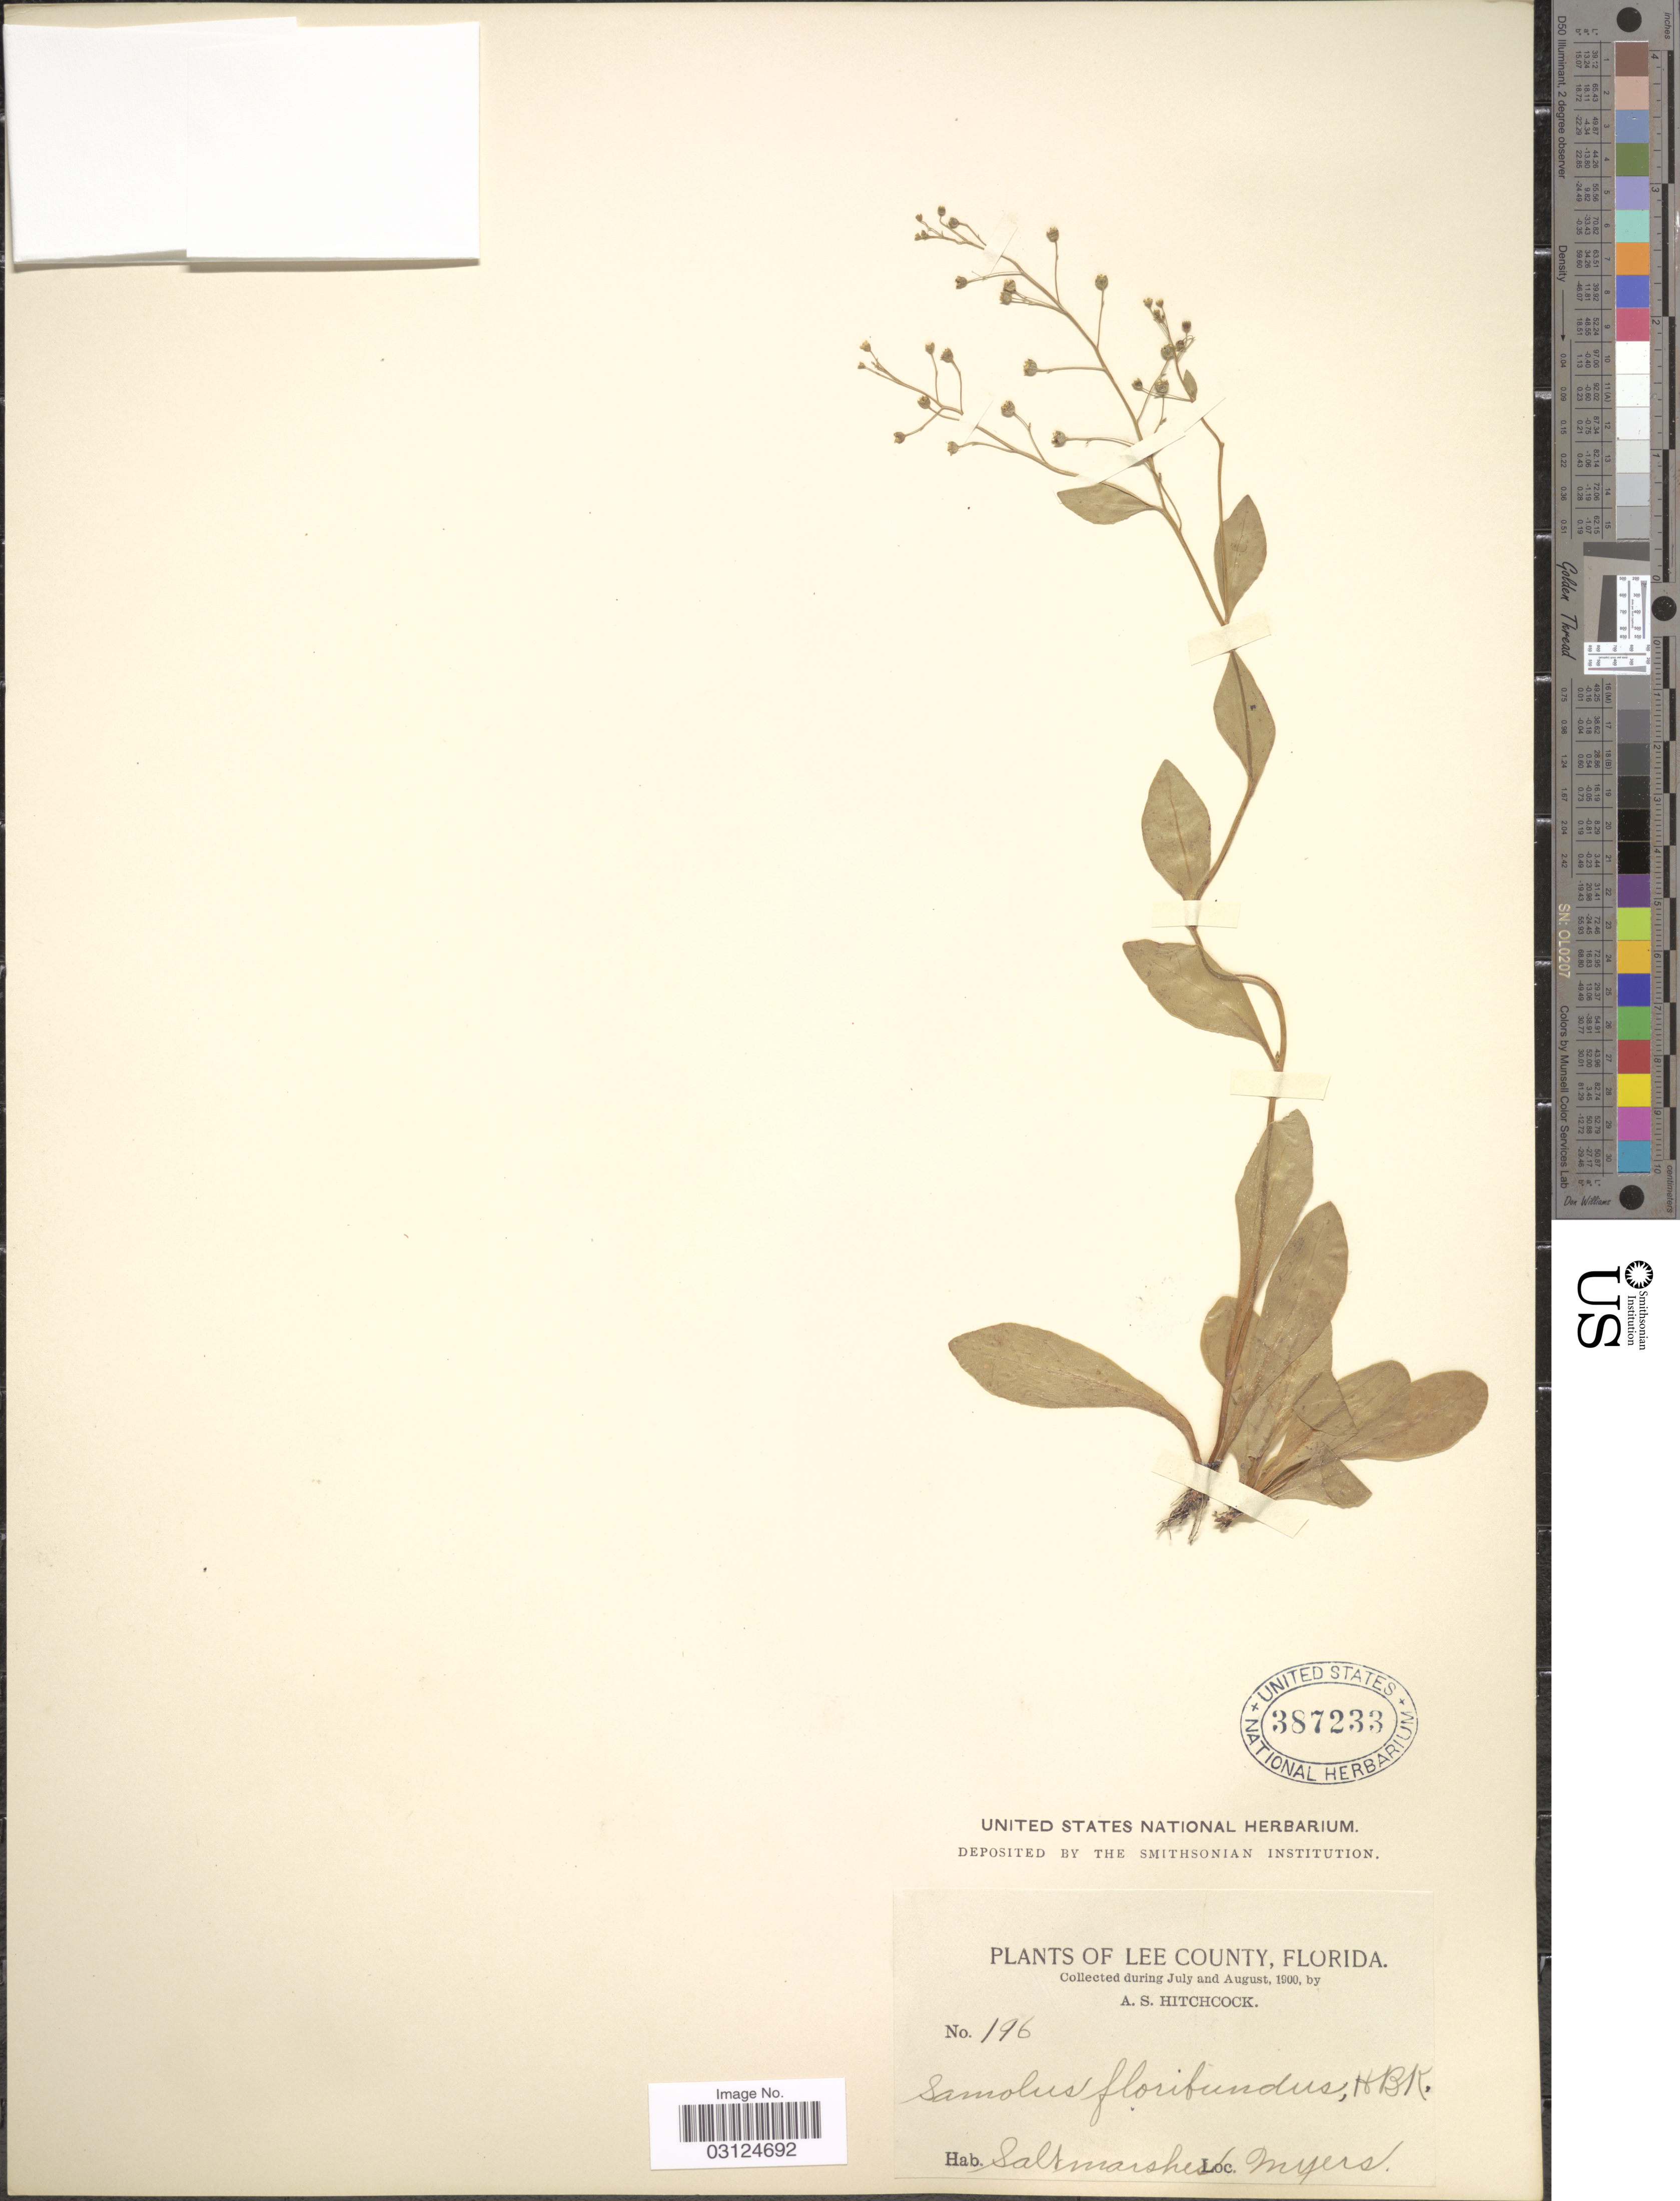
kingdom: Plantae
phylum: Tracheophyta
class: Magnoliopsida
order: Ericales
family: Primulaceae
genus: Samolus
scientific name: Samolus parviflorus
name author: Raf.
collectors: A. S. Hitchcock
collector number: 196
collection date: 1900-07/1900-08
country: United States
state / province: Florida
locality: Lee County. Myers.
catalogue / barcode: US 387233